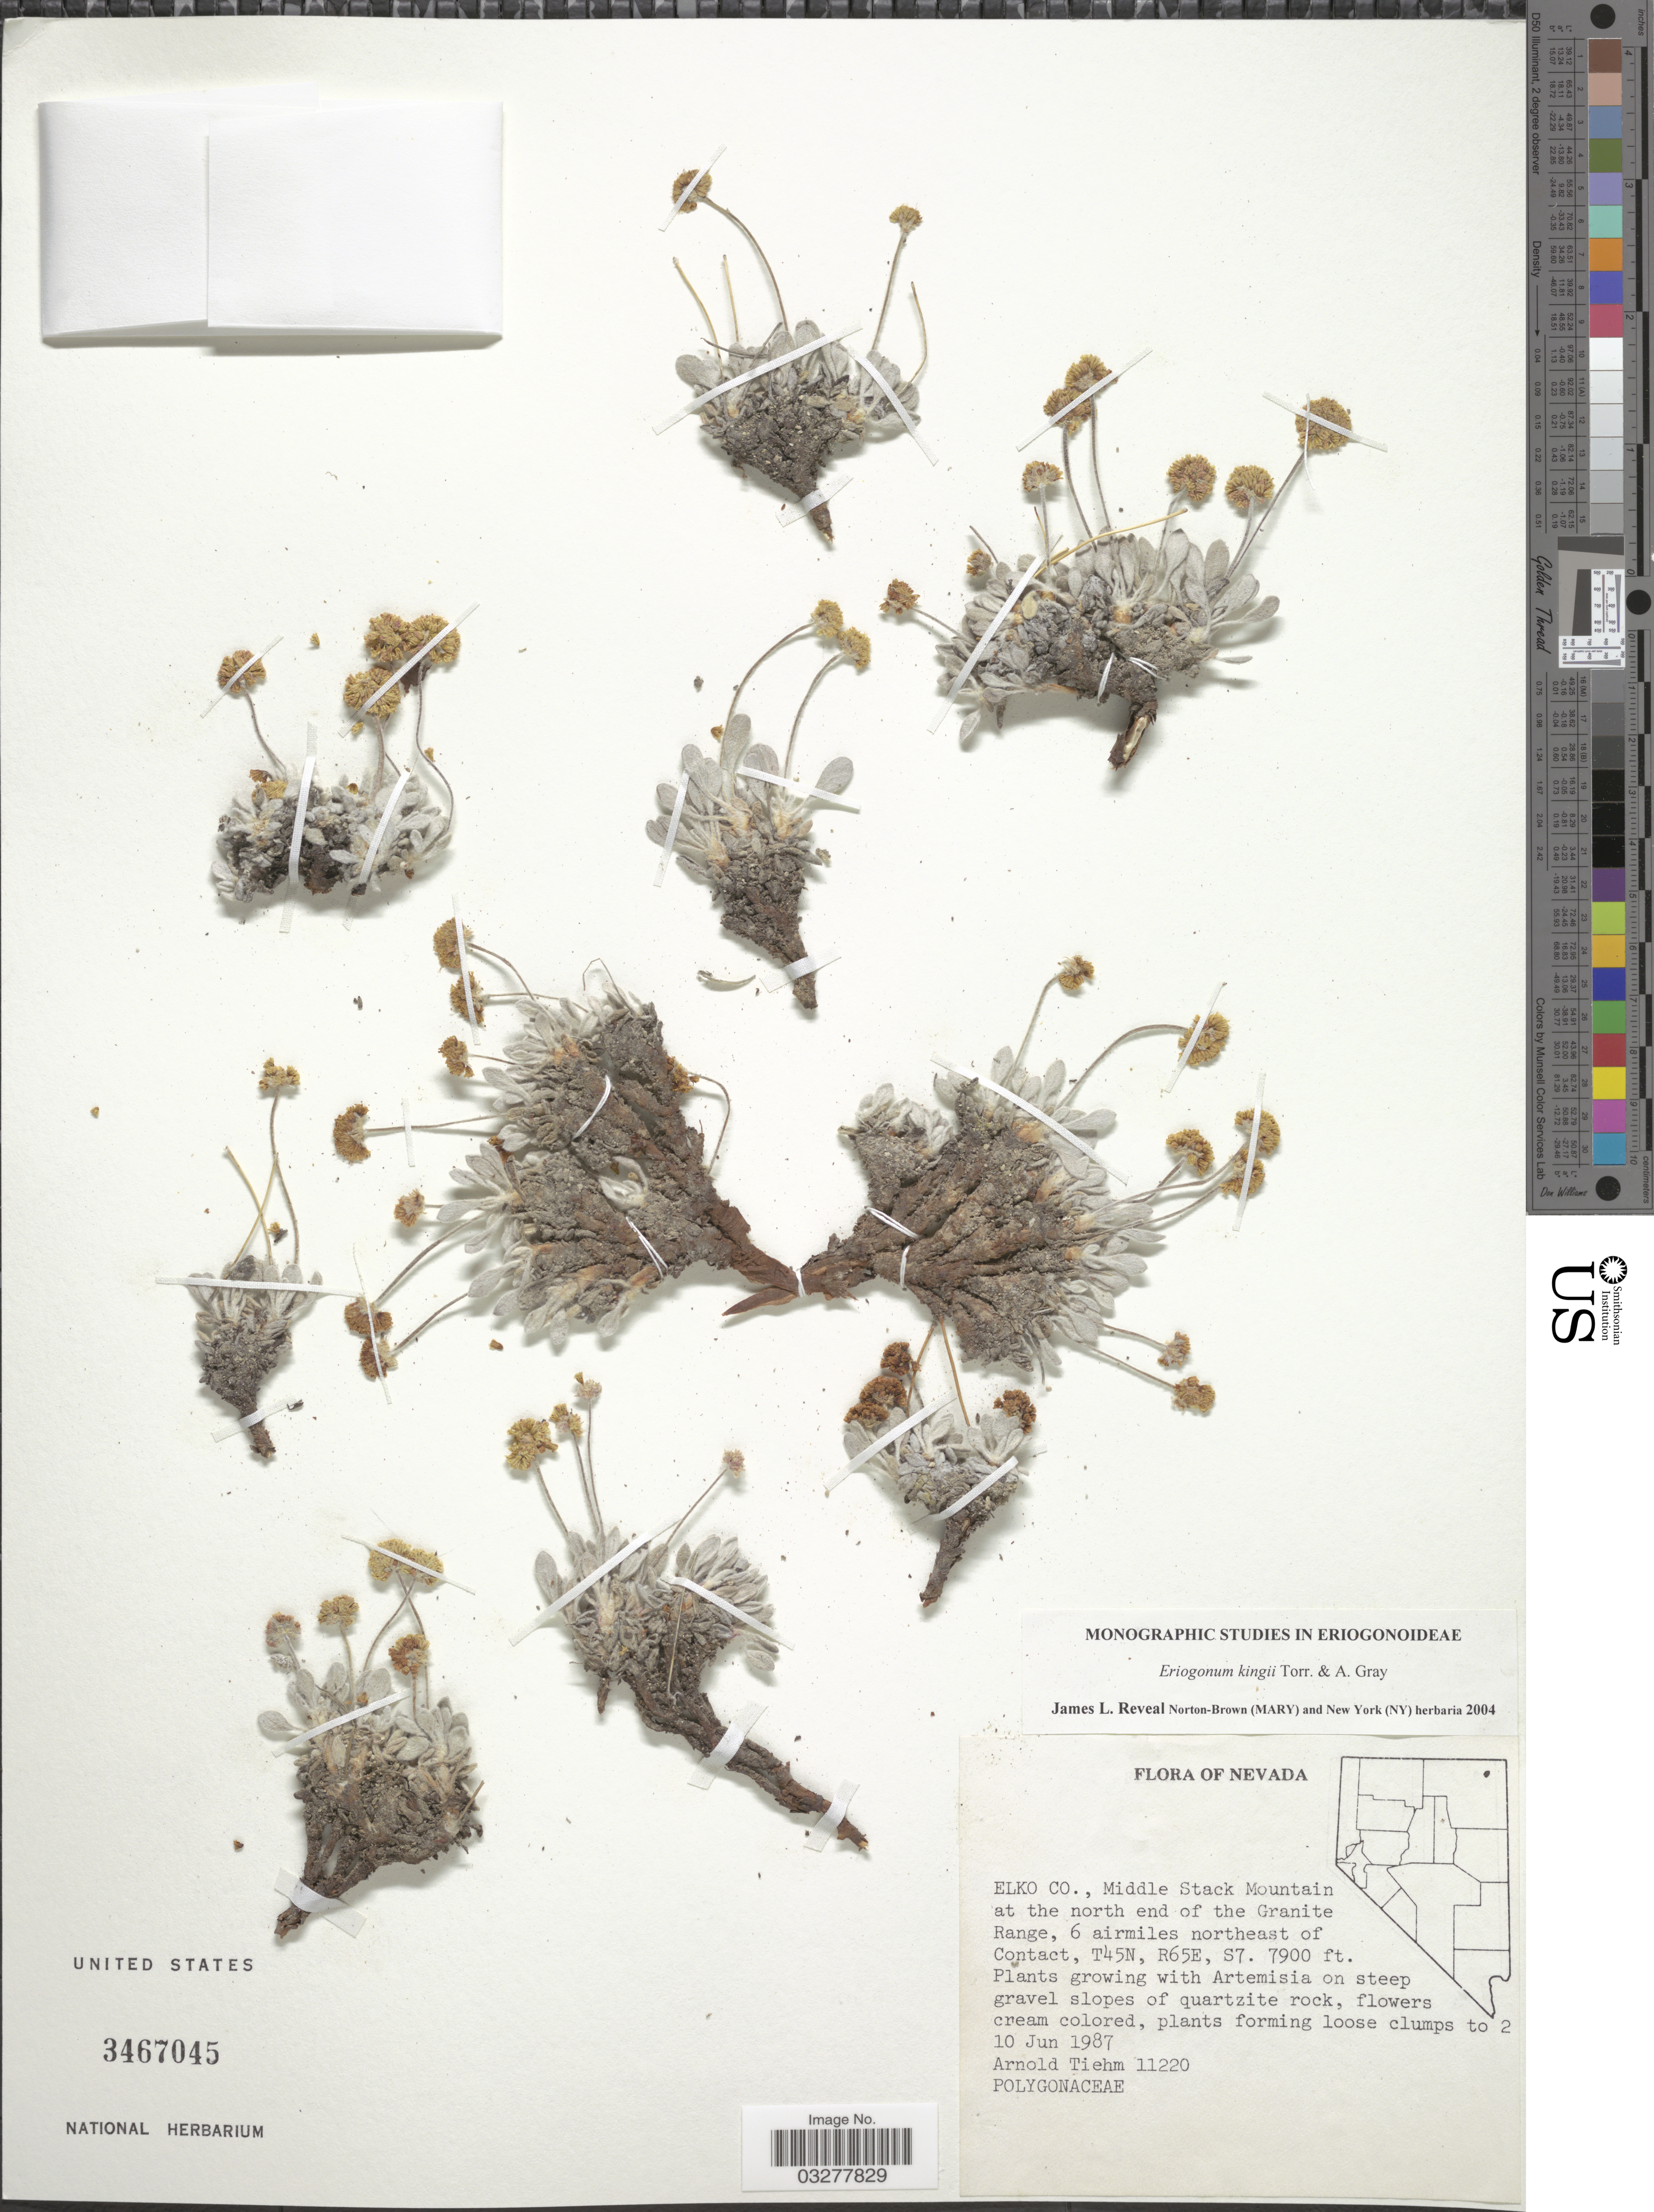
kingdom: Plantae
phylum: Tracheophyta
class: Magnoliopsida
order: Caryophyllales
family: Polygonaceae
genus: Eriogonum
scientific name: Eriogonum kingii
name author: Torr. & A. Gray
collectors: A. Tiehm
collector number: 11220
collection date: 1987-06-10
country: United States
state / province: Nevada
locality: Elko Co., Middle Stack Mountain at the north end of the Granite Range, 6 airmiles northeast of Contact, T45N, R65E, S7.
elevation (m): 2408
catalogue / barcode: US 3467045